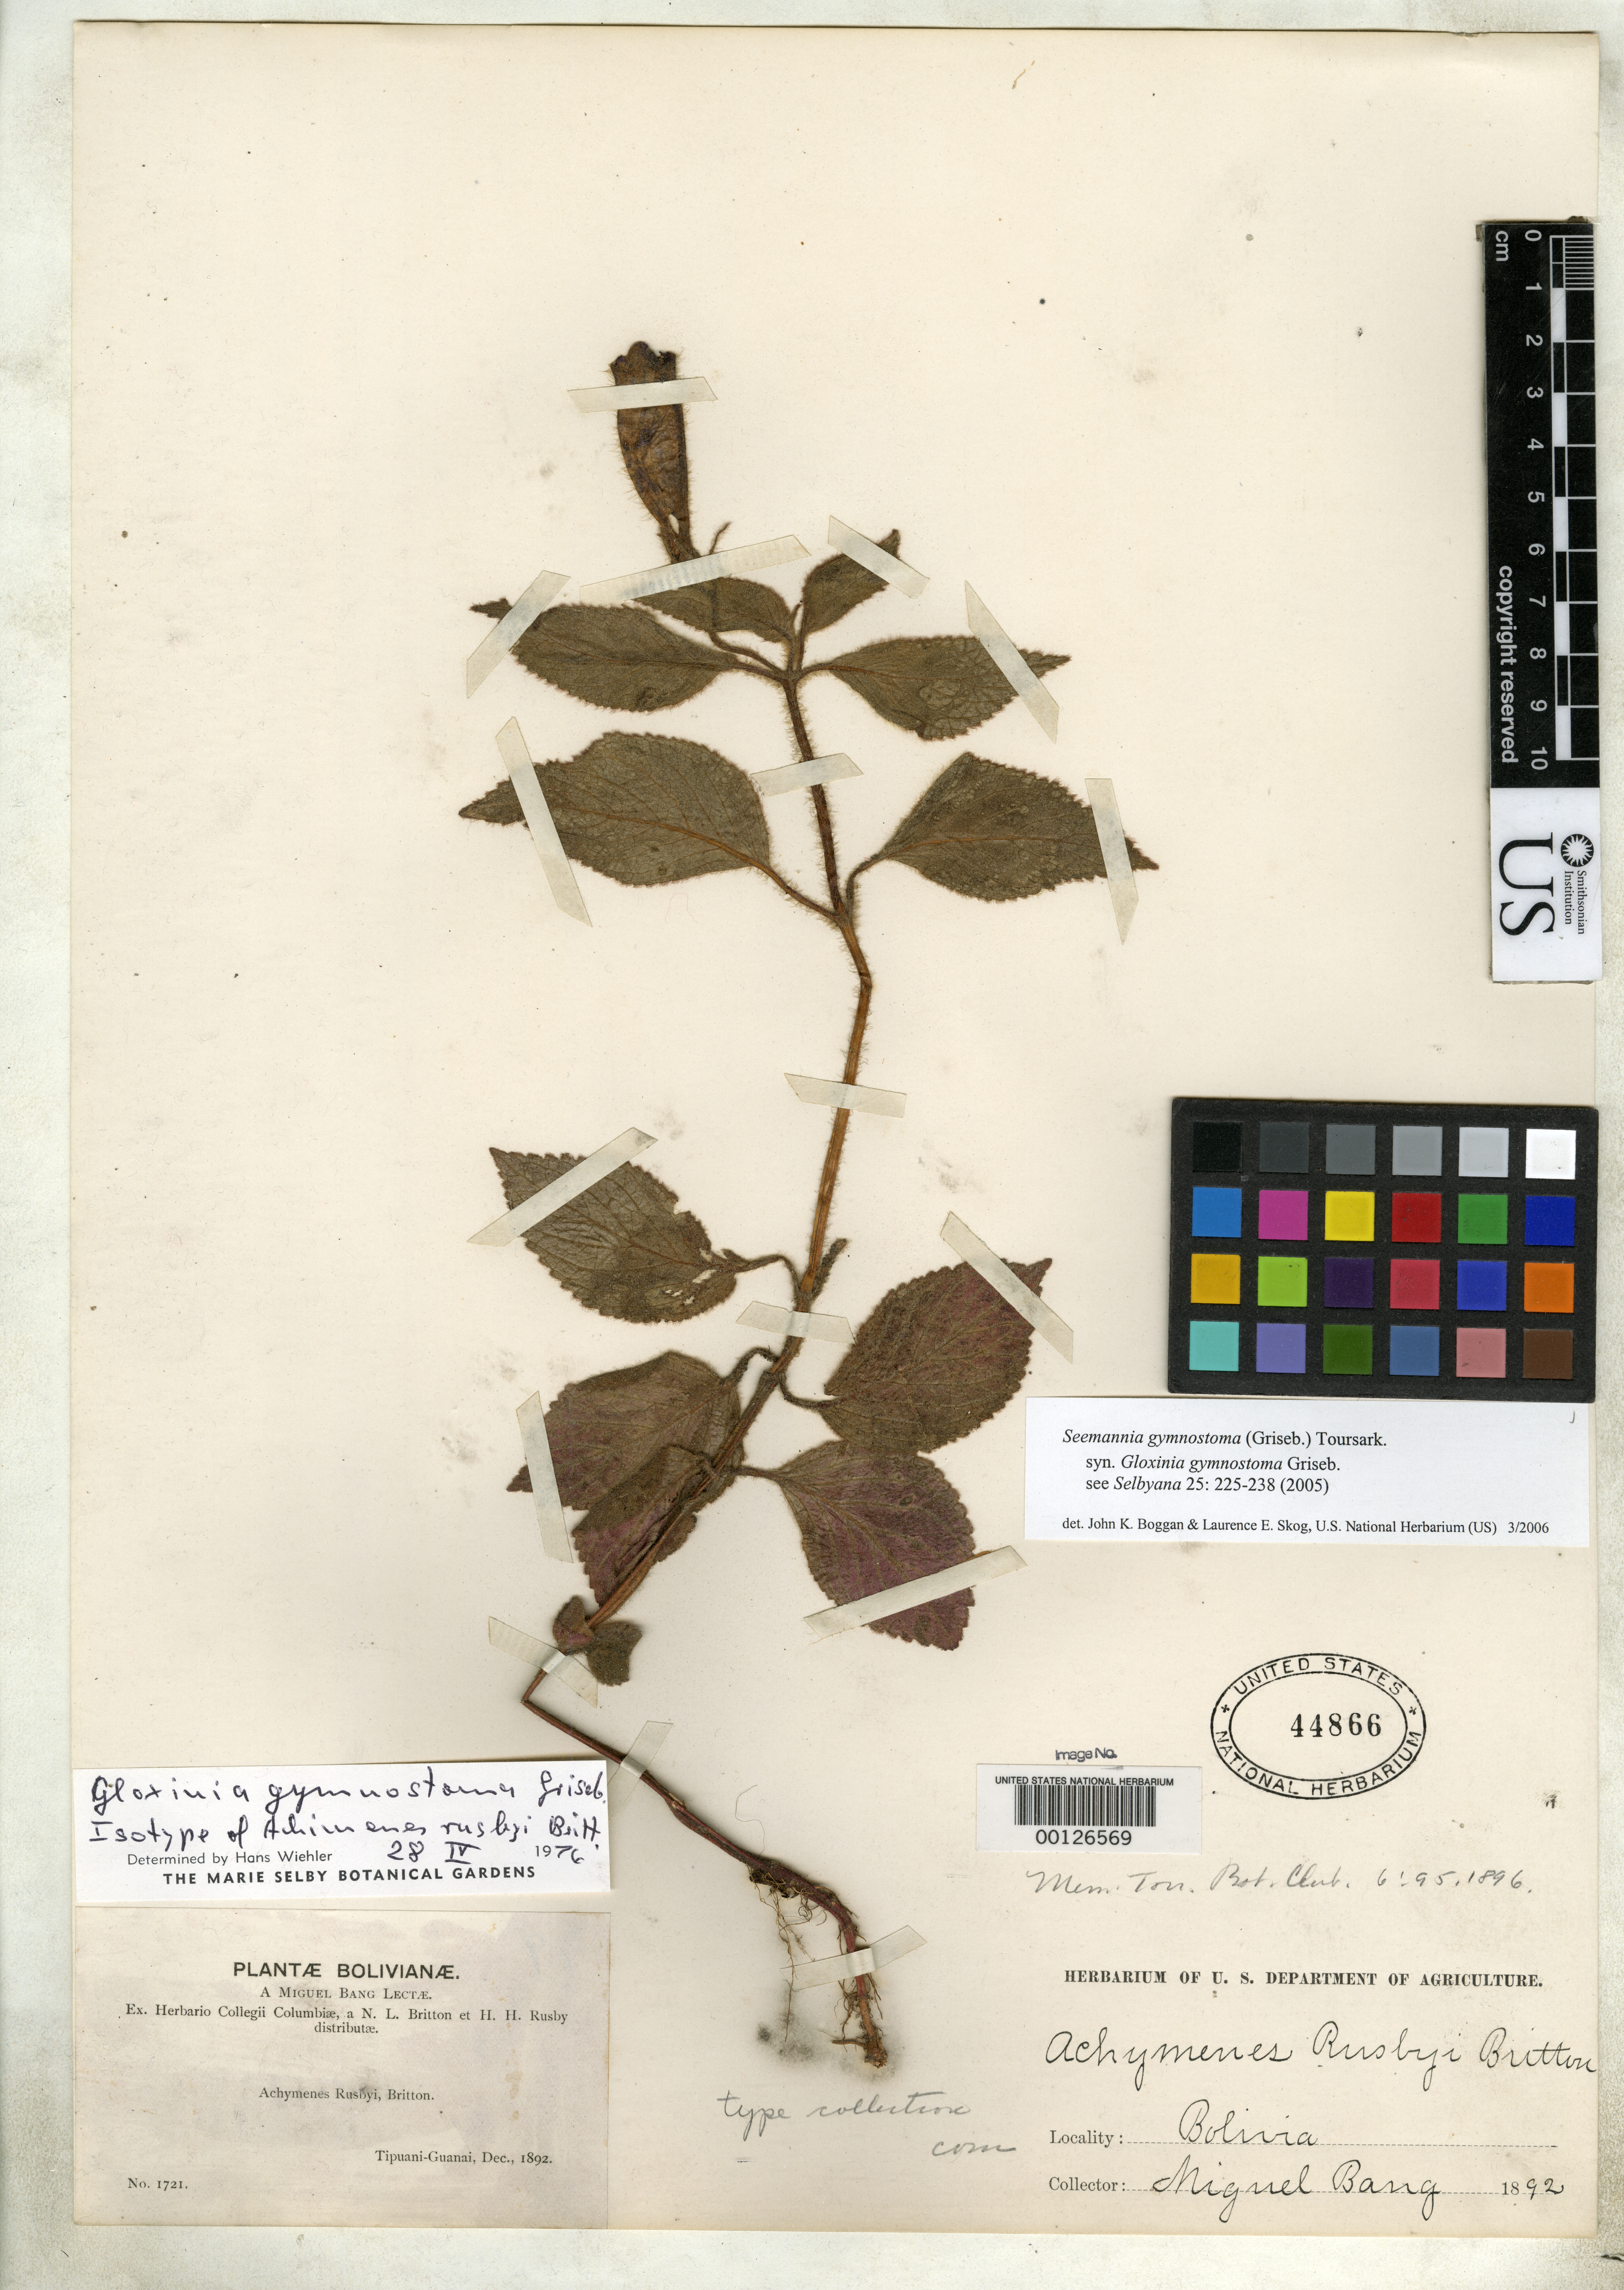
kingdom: Plantae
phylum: Tracheophyta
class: Magnoliopsida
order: Lamiales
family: Gesneriaceae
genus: Achimenes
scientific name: Achimenes rusbyi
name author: Britton ex Rusby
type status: Isotype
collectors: M. Bang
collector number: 1721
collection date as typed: Dec 1892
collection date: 1892-12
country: Bolivia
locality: Between Tipuani and Guanai.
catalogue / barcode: US 44866